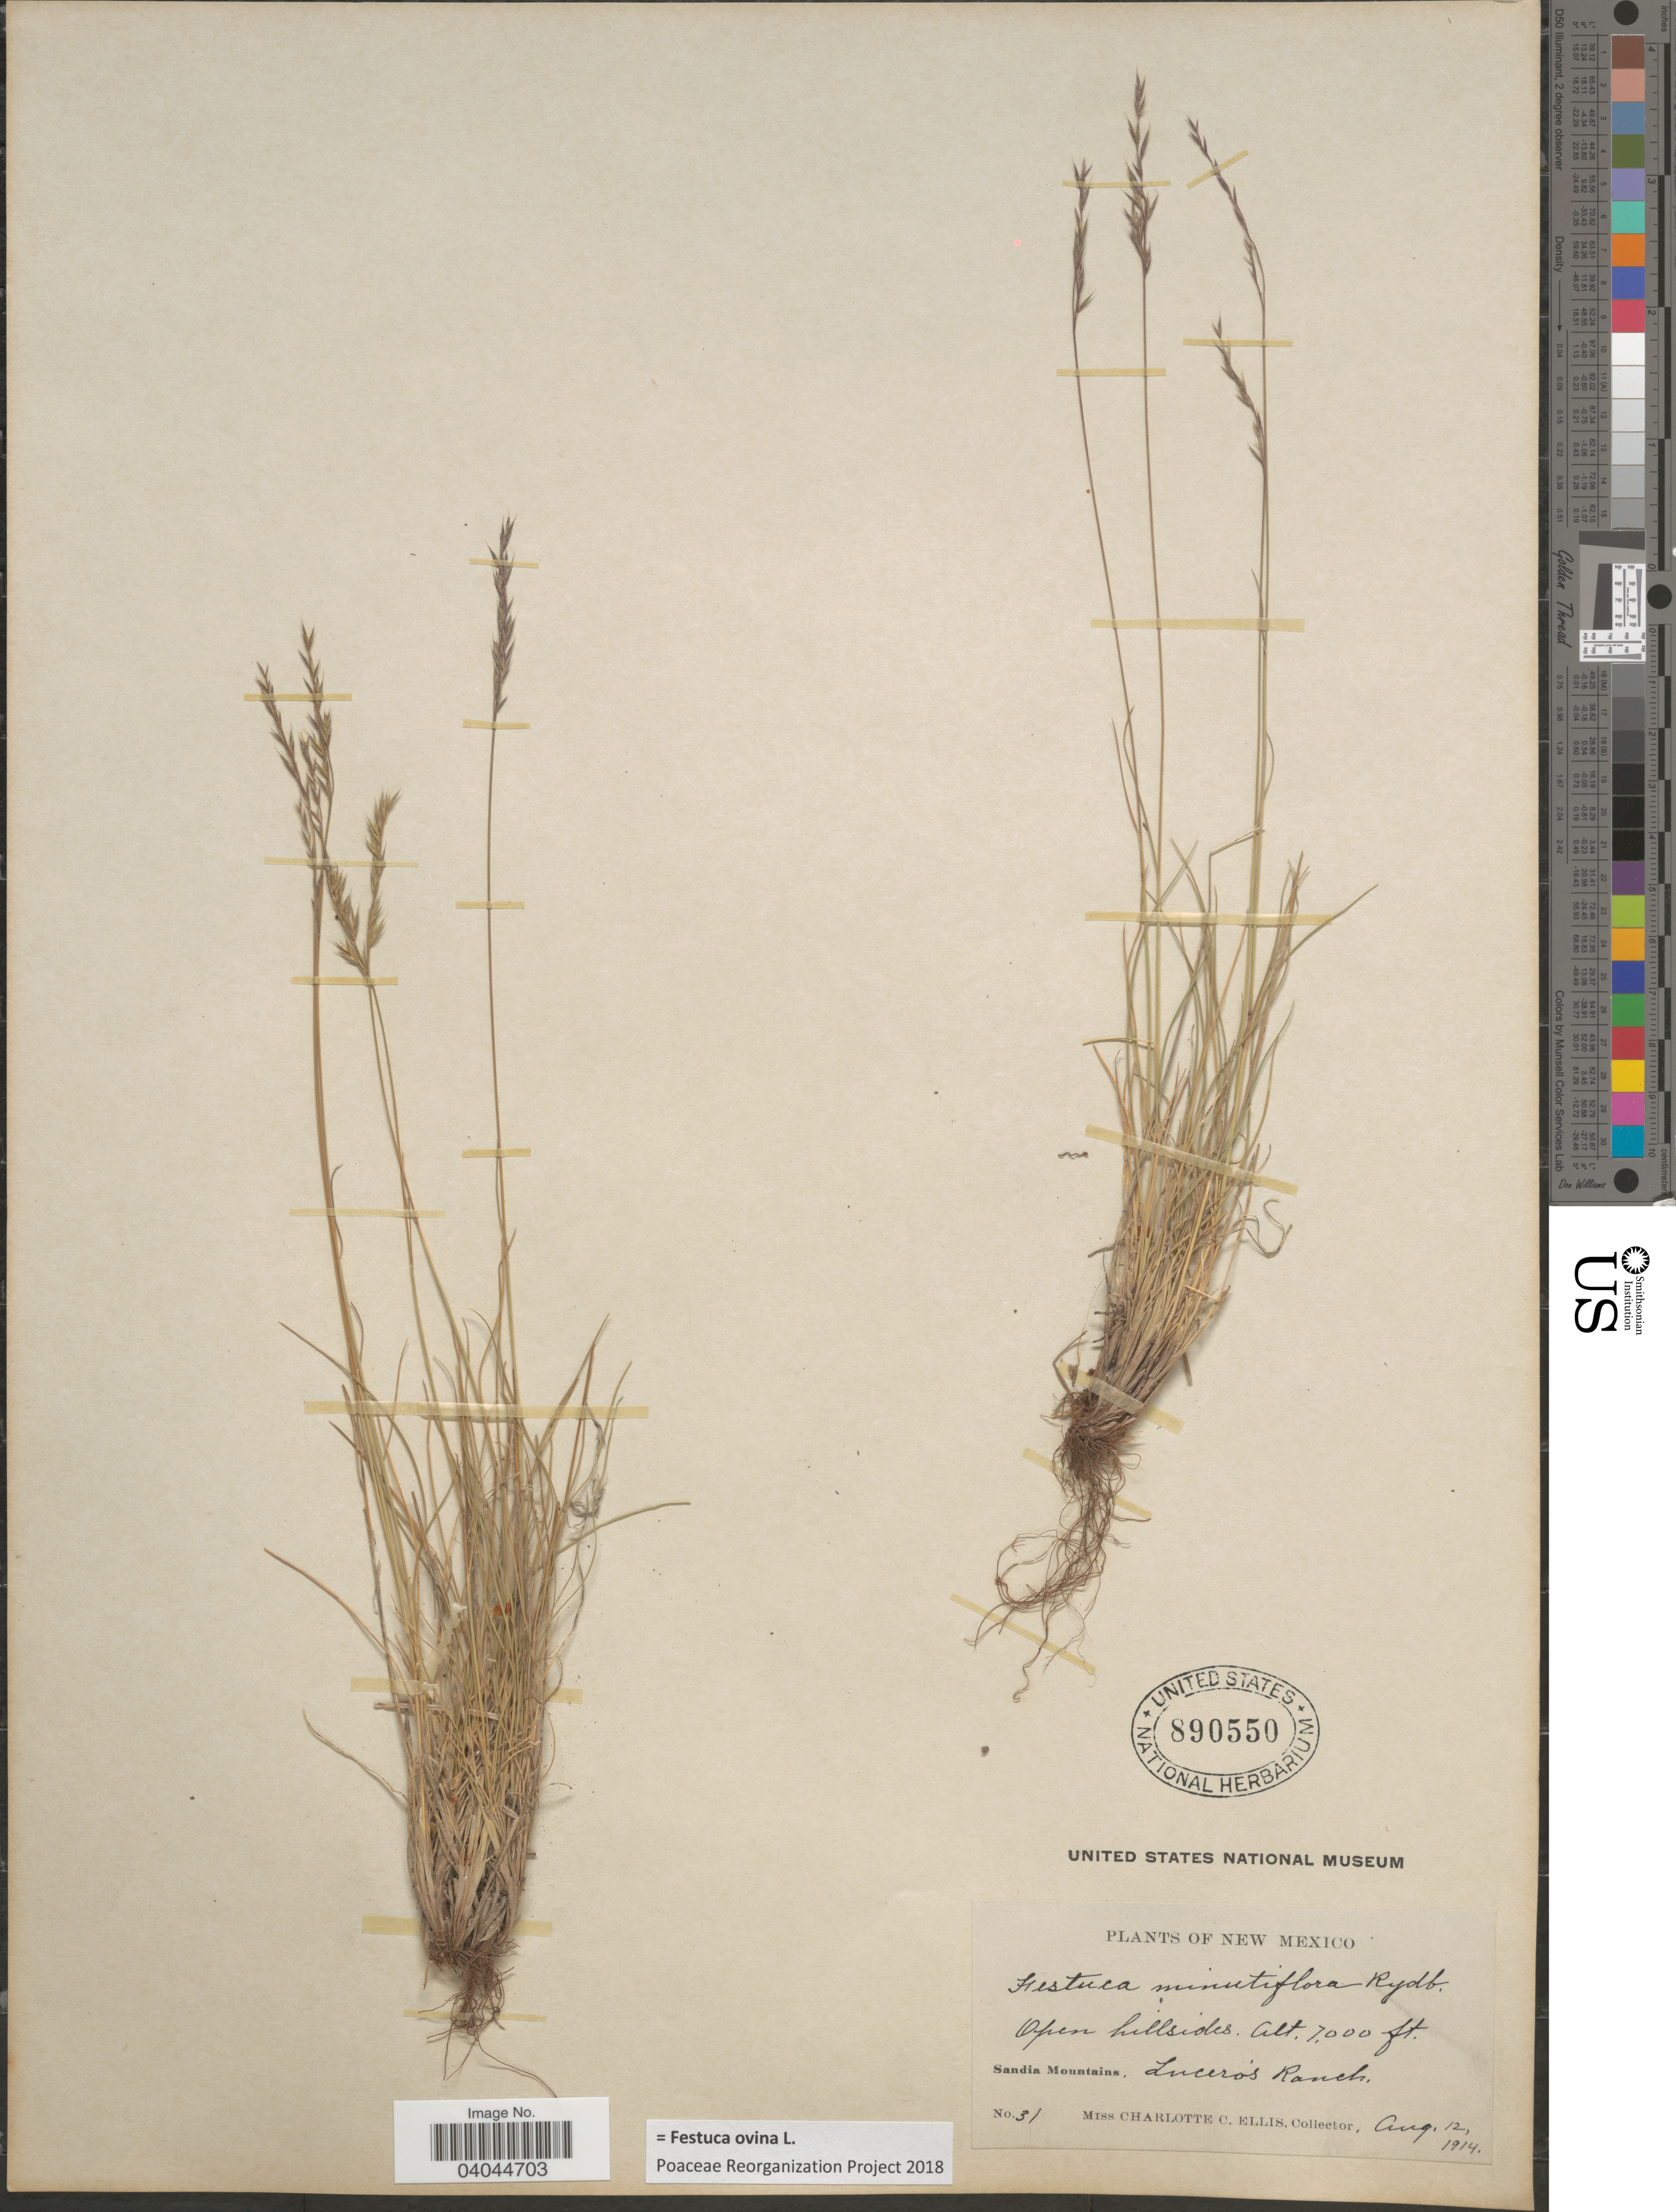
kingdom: Plantae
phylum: Tracheophyta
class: Liliopsida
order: Poales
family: Poaceae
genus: Festuca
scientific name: Festuca ovina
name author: L.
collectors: C. C. Ellis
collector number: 31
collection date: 1914-08-12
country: United States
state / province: New Mexico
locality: Sandia Mountains, Lucero's Ranch.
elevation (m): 2134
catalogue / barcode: US 890550